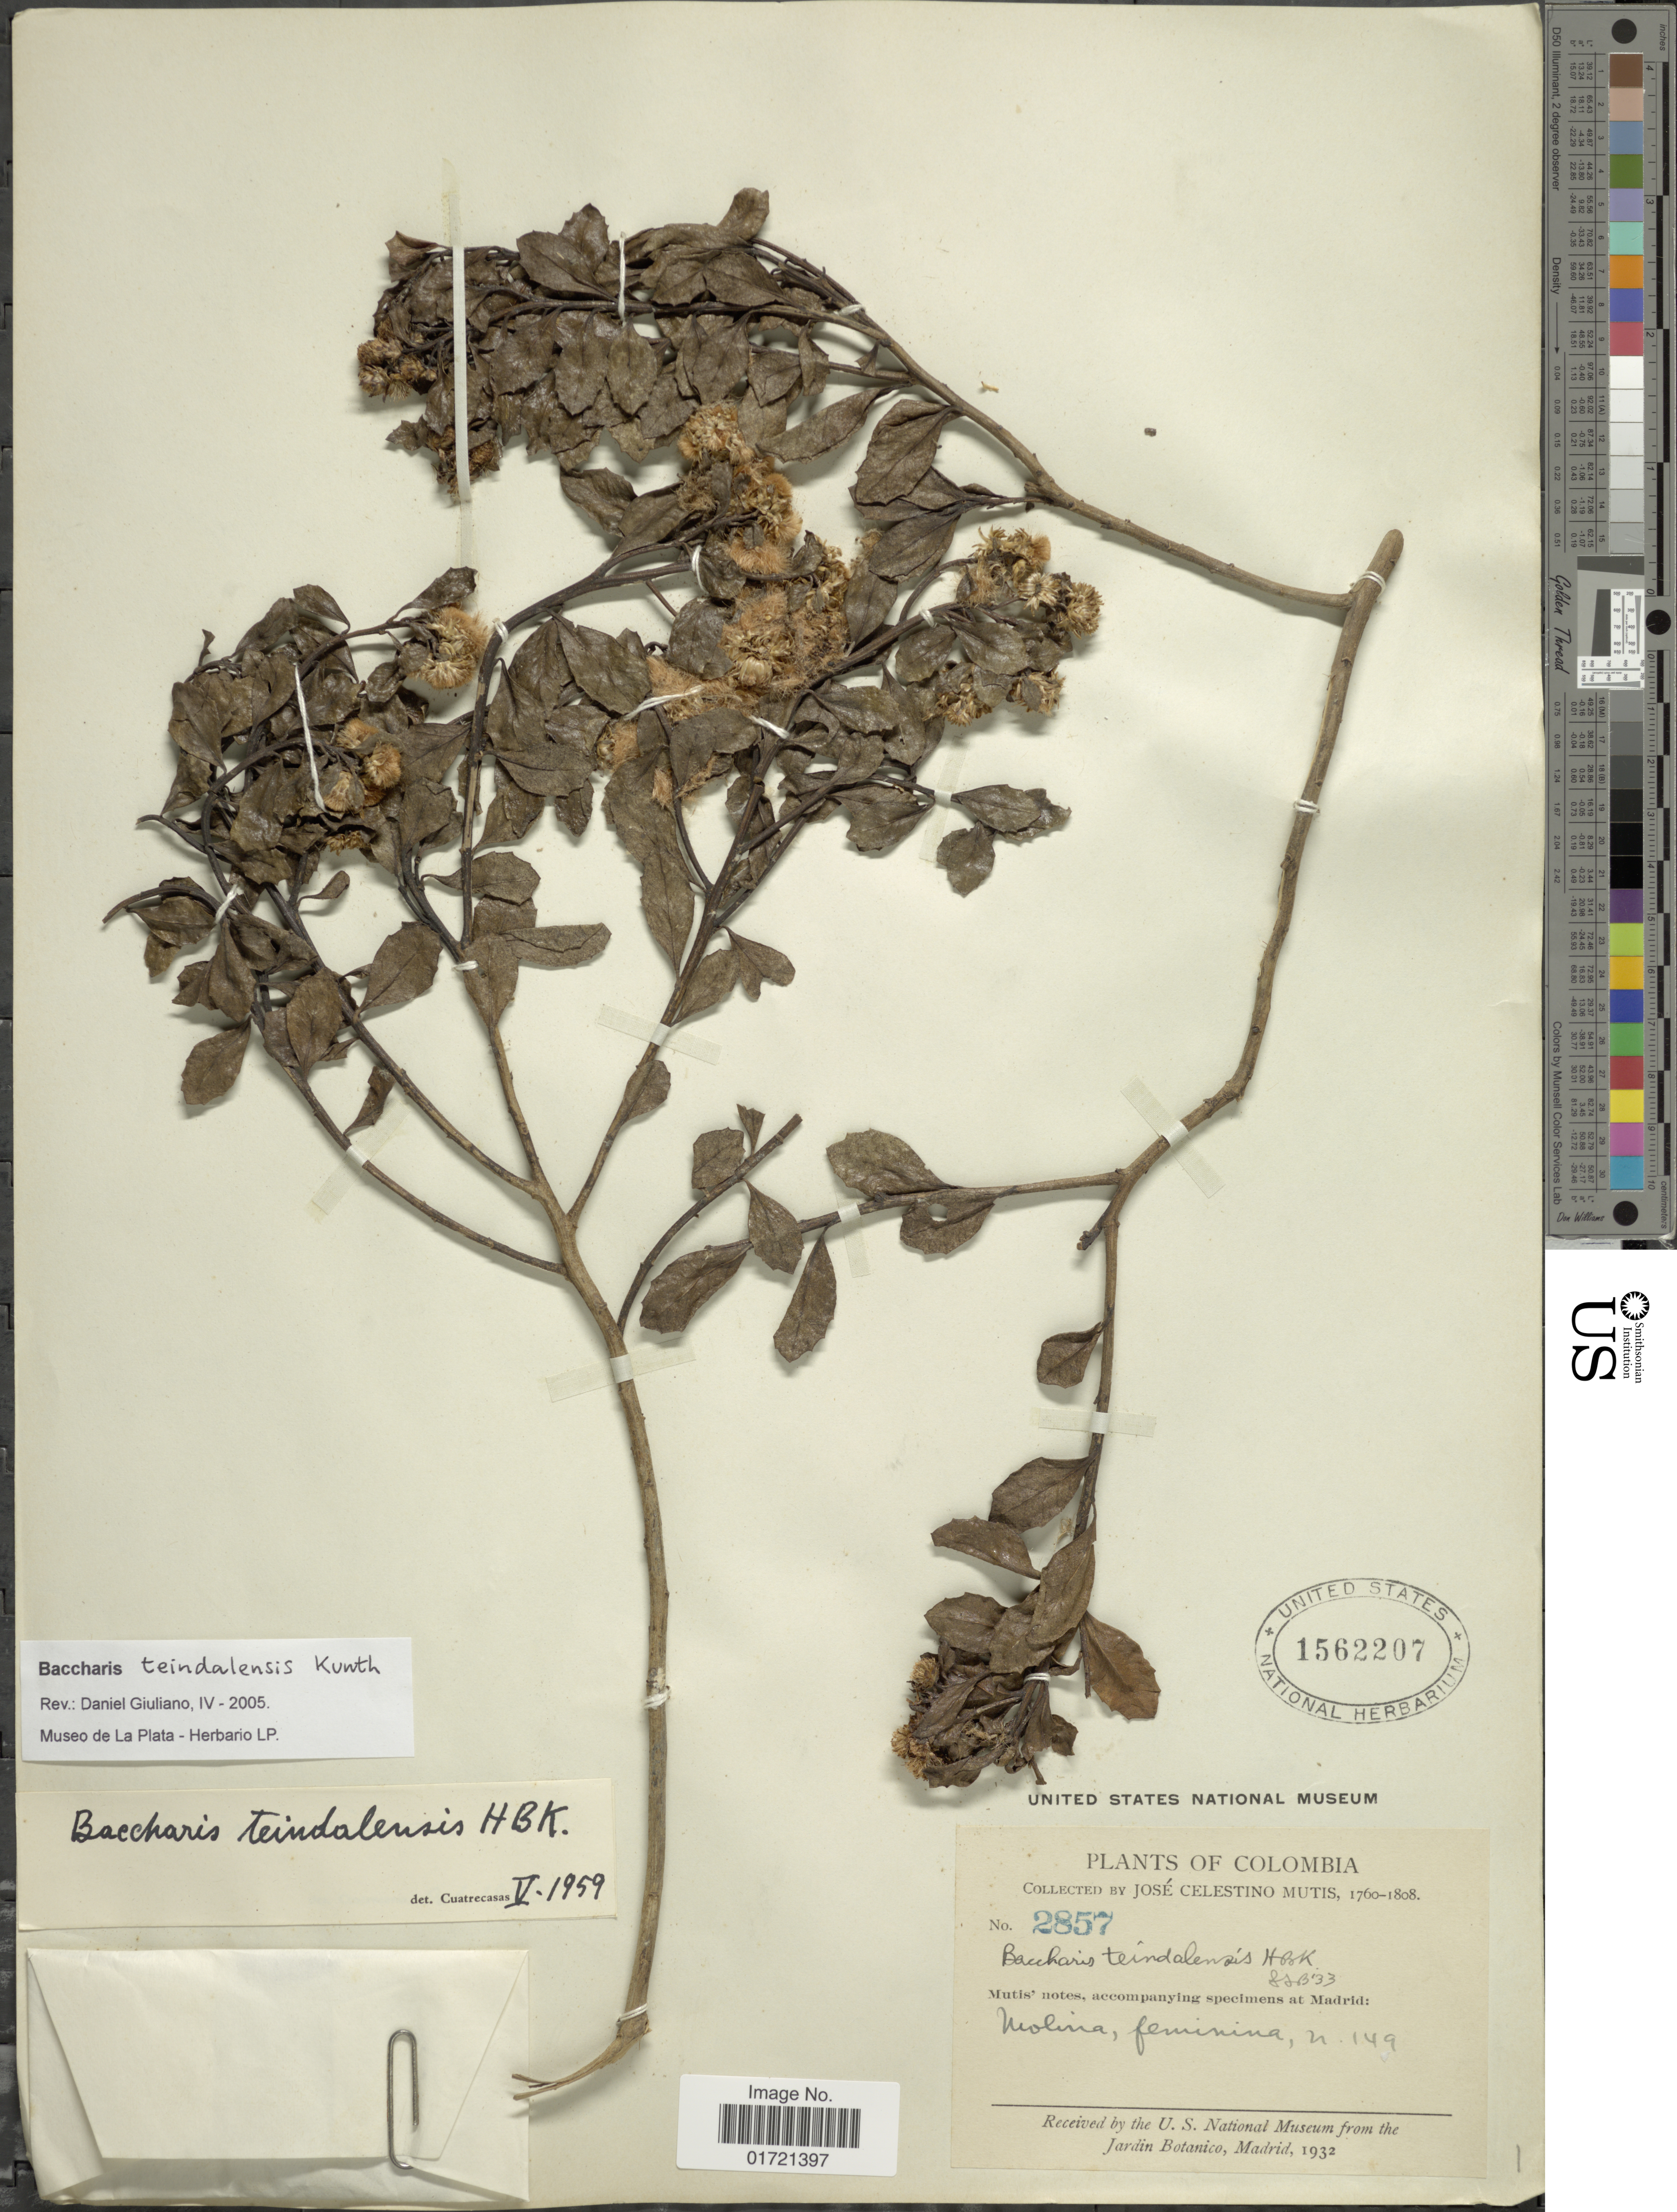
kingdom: Plantae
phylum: Tracheophyta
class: Magnoliopsida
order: Asterales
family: Asteraceae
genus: Baccharis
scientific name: Baccharis teindalensis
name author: Kunth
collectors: J. C. B. Mutis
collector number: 2857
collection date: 1760/1808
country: Colombia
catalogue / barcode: US 1562207